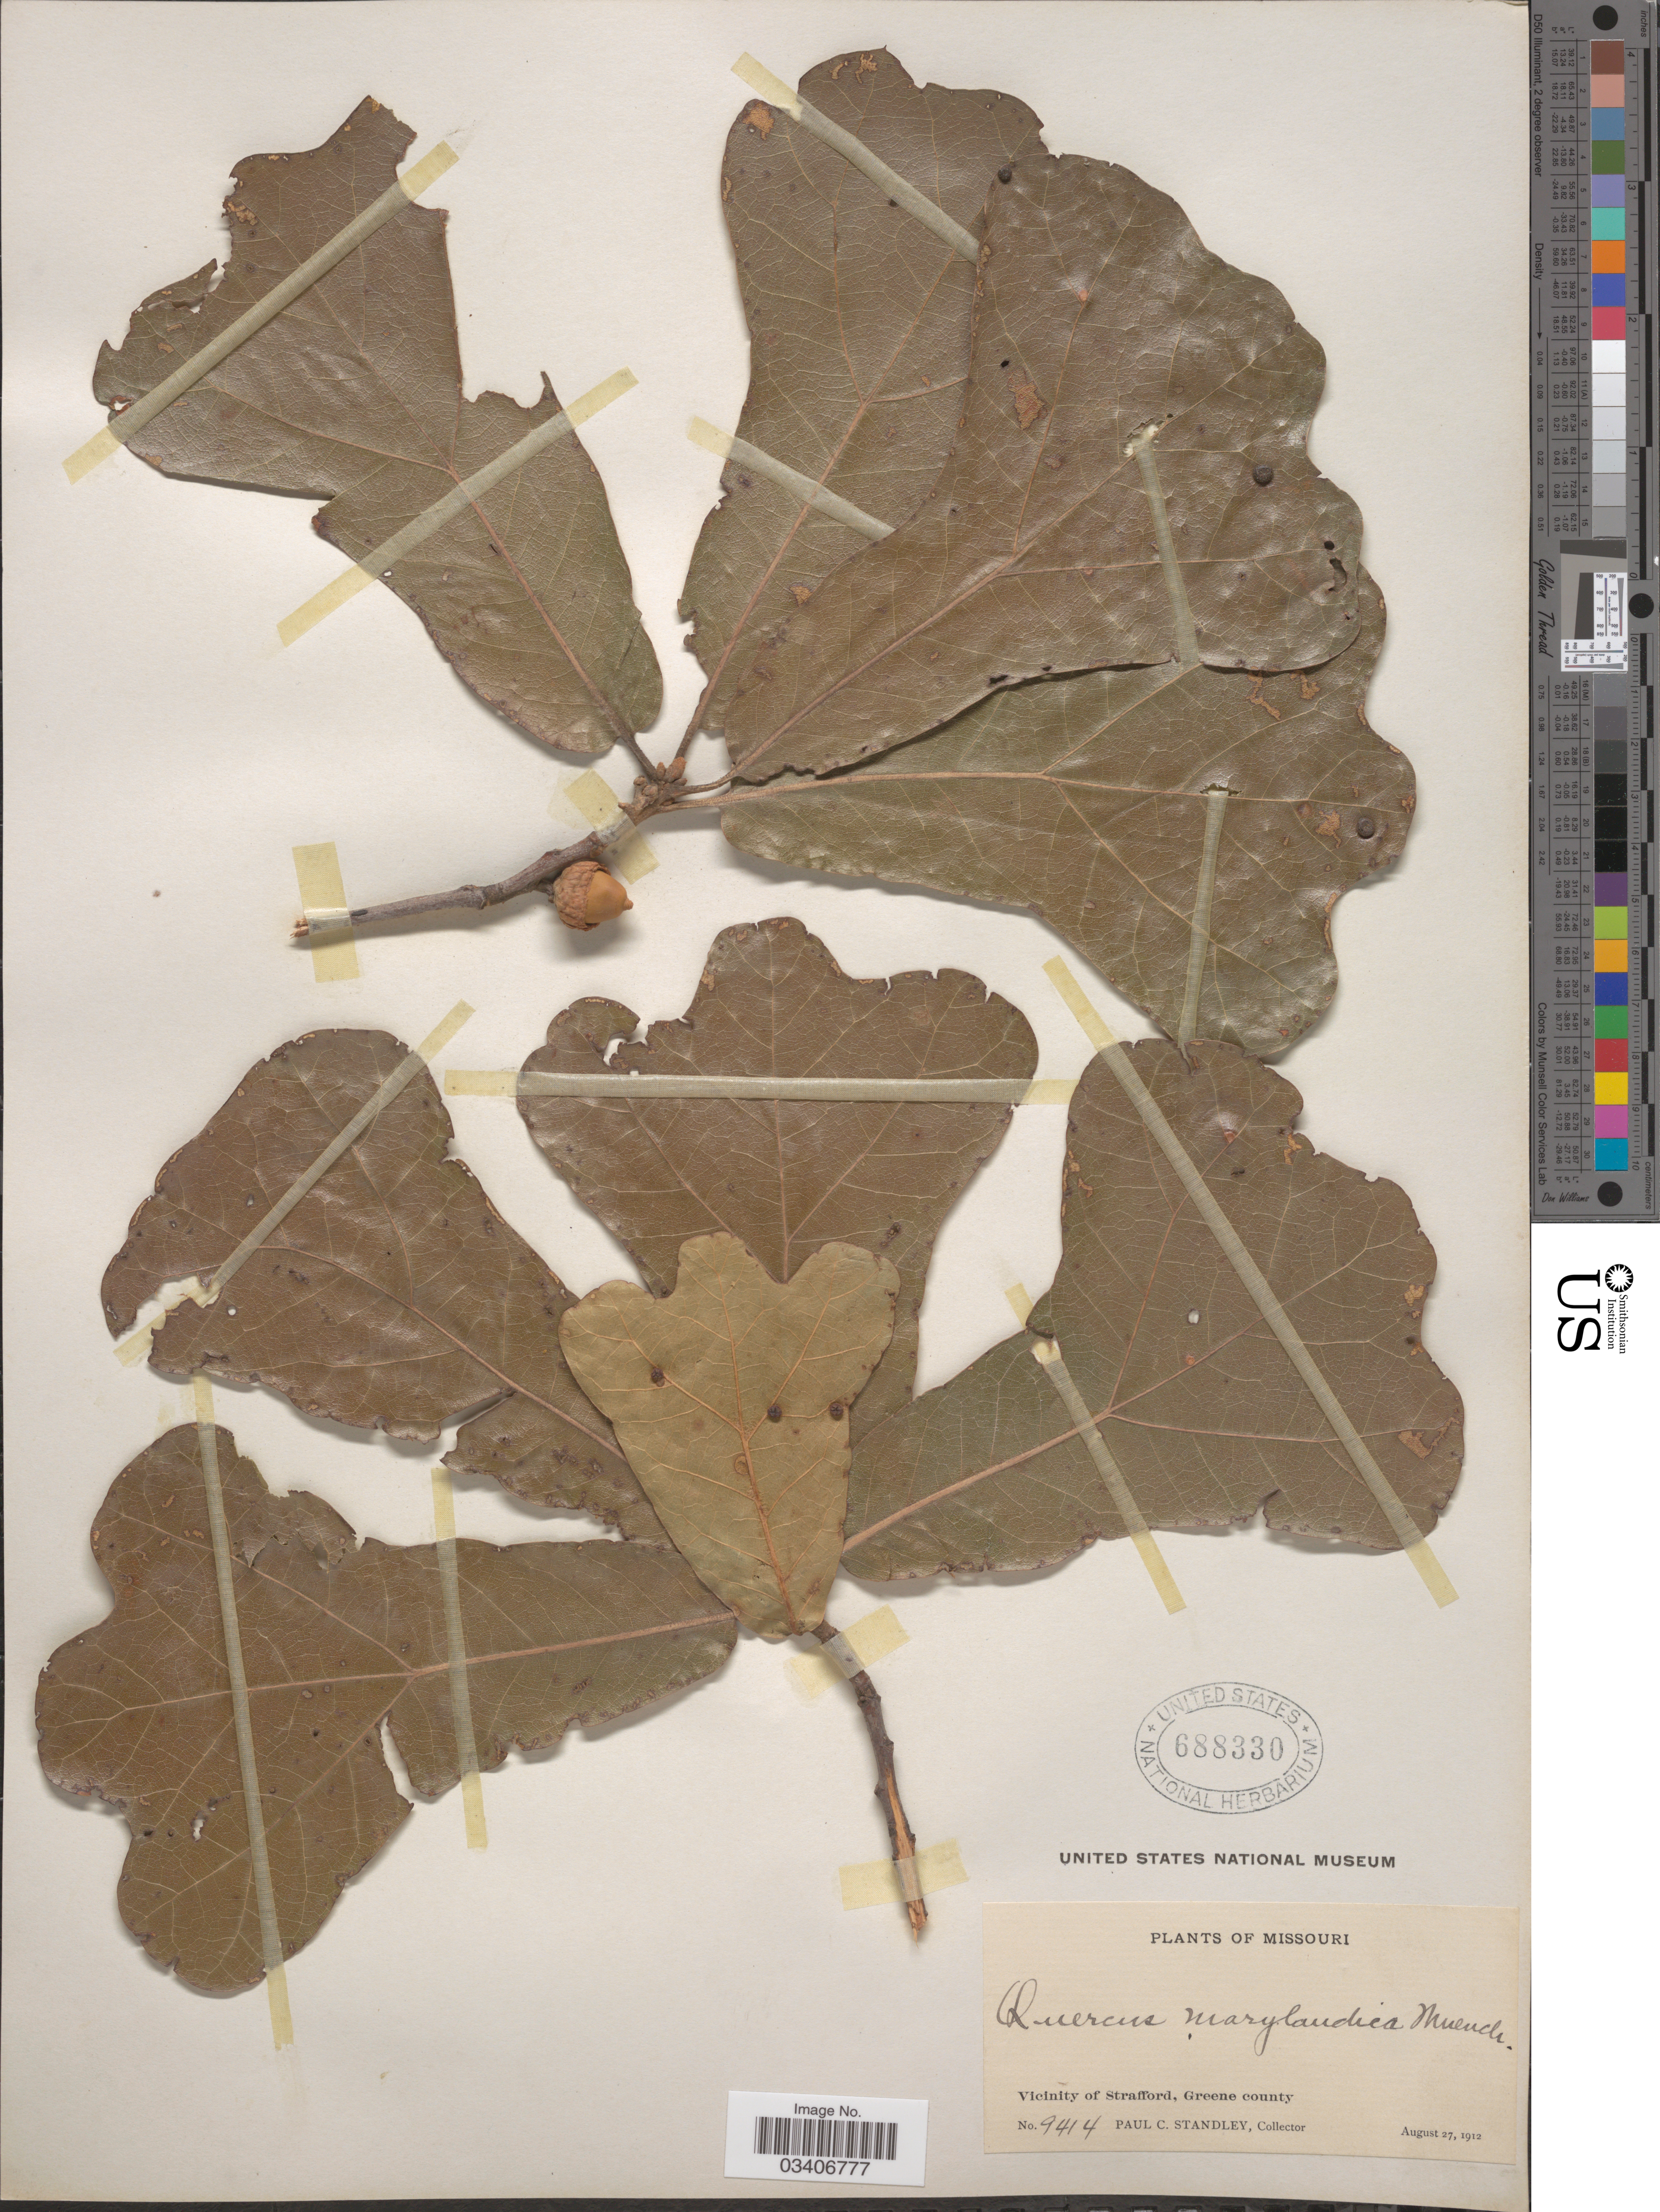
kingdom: Plantae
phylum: Tracheophyta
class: Magnoliopsida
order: Fagales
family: Fagaceae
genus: Quercus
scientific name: Quercus marilandica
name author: (L.) Münchh.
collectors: P. C. Standley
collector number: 9414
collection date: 1912-08-27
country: United States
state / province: Missouri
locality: Vicinity of Strafford, Greene county.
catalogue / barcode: US 688330